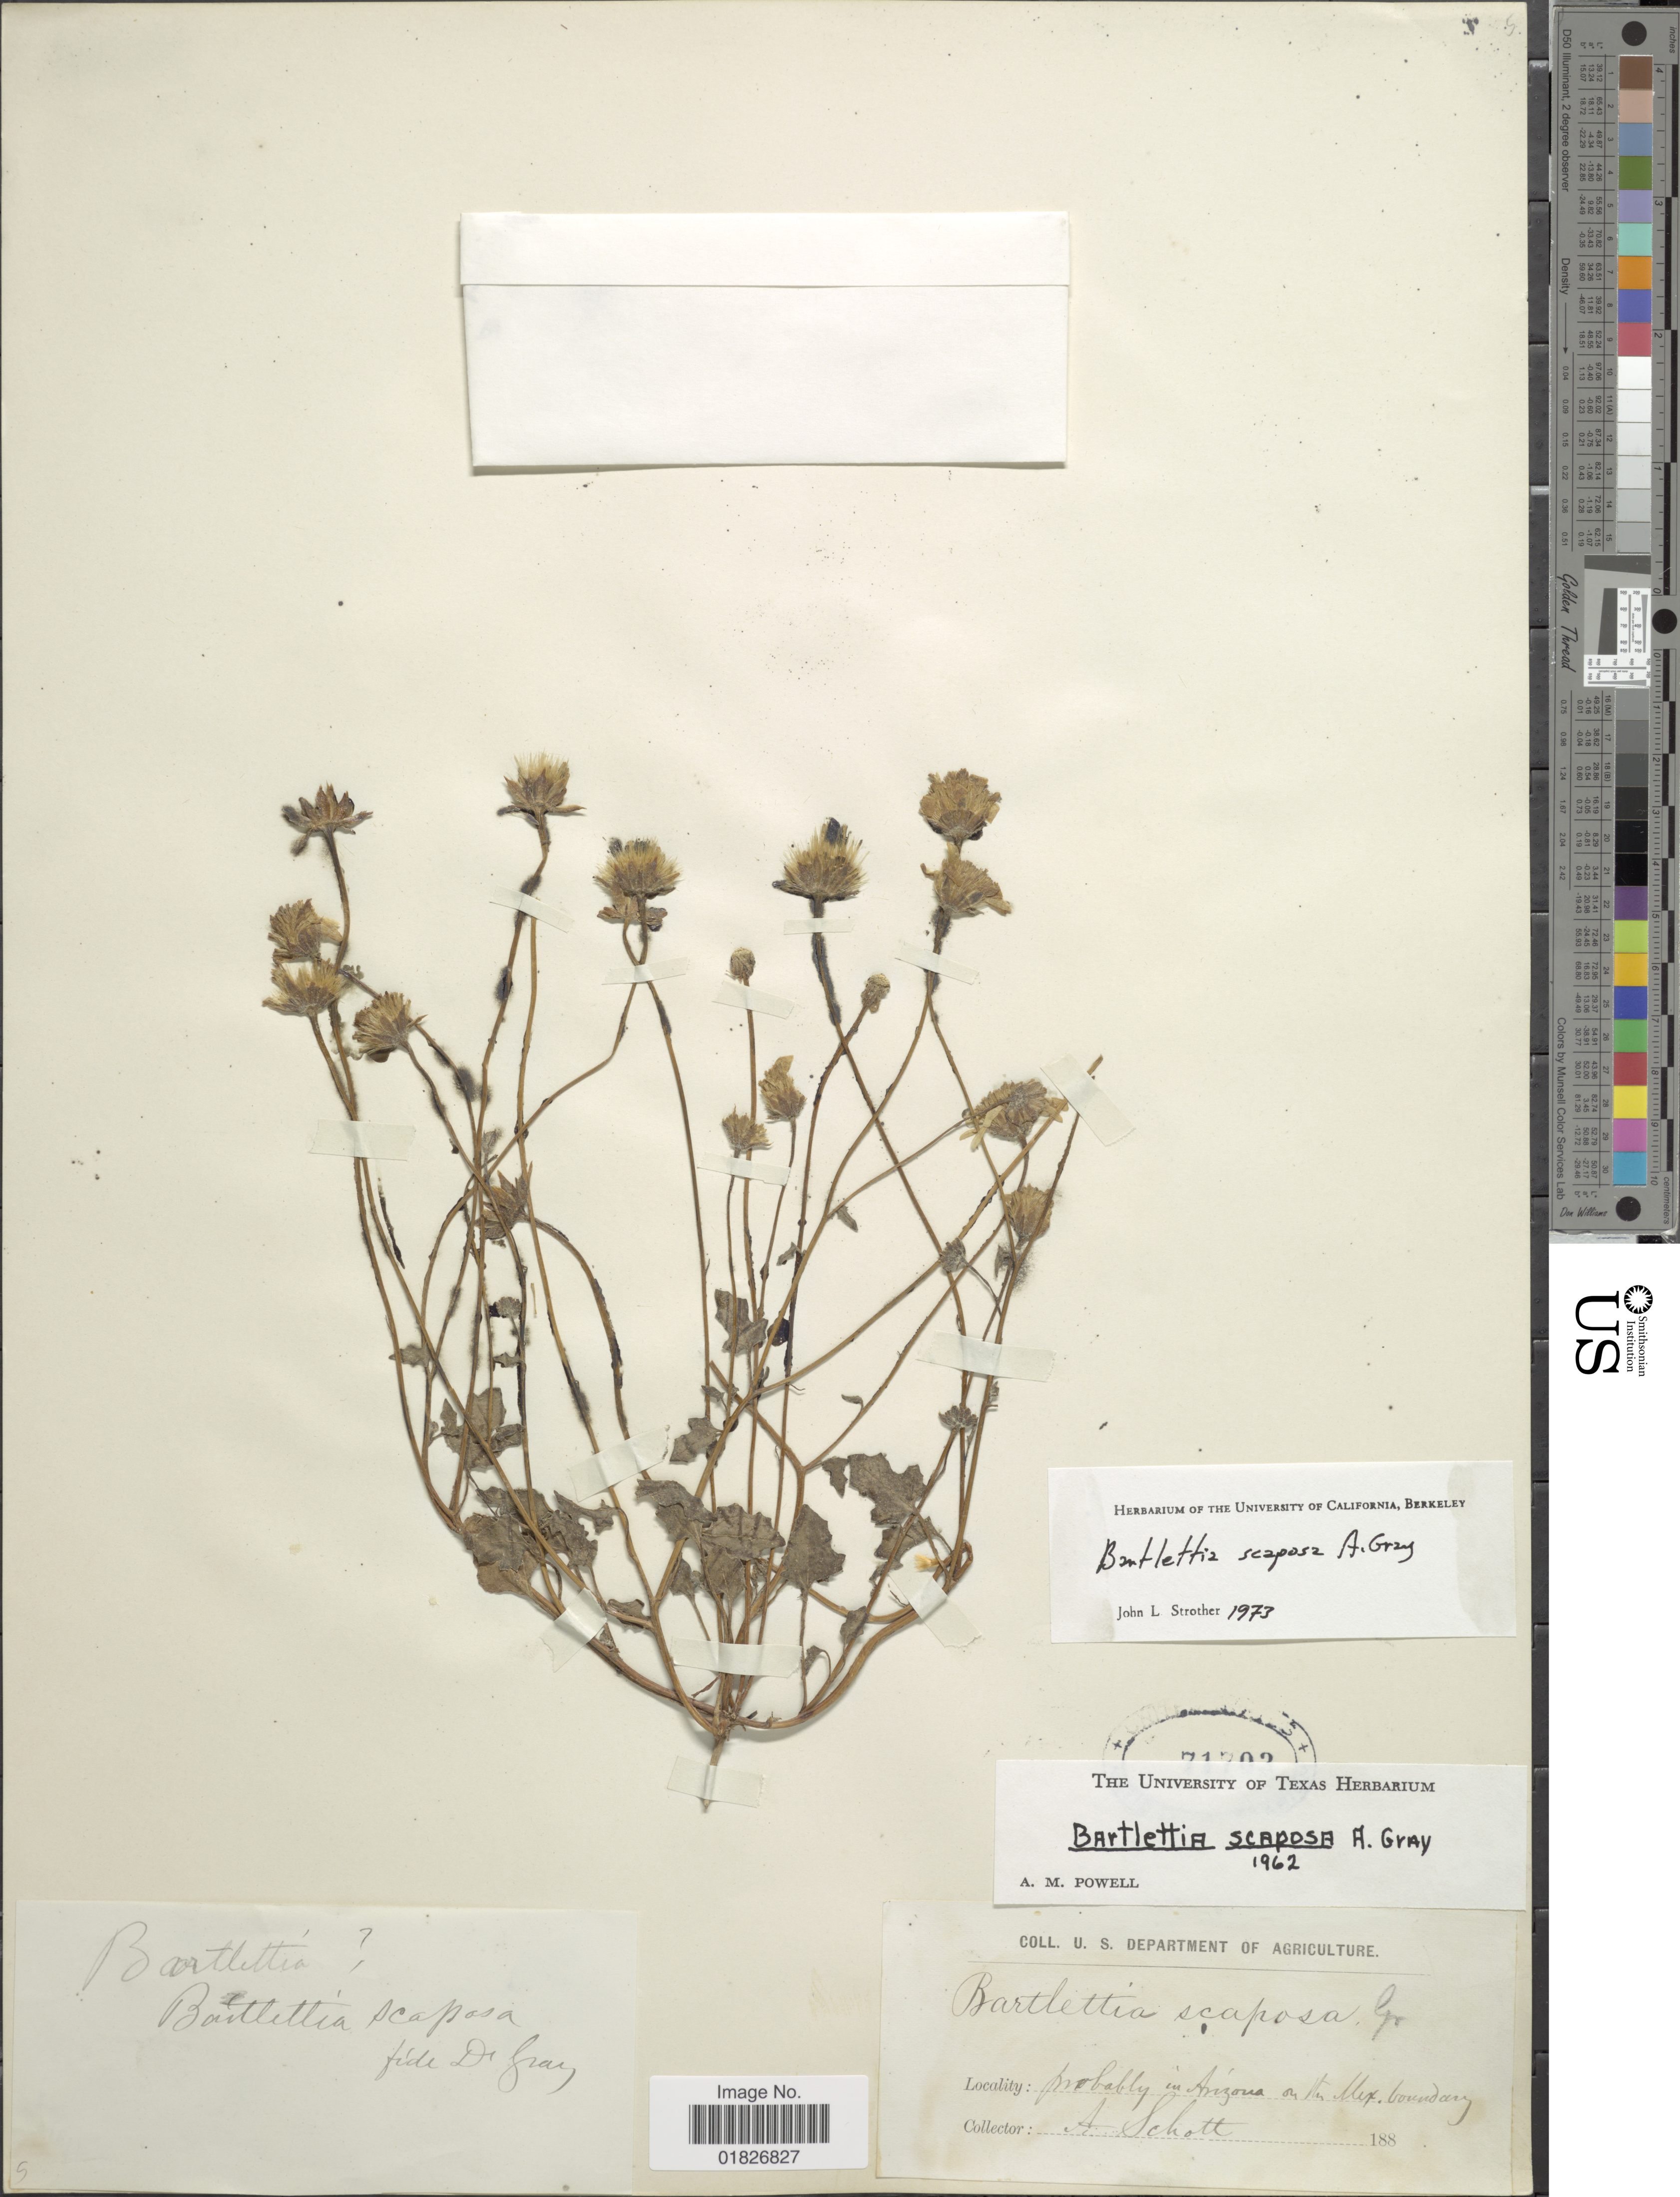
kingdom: Plantae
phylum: Tracheophyta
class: Magnoliopsida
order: Asterales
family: Asteraceae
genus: Bartlettia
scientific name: Bartlettia scaposa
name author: A. Gray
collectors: A. Schott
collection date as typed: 188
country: Mexico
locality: Probably in Arizona on the Mex. boundary